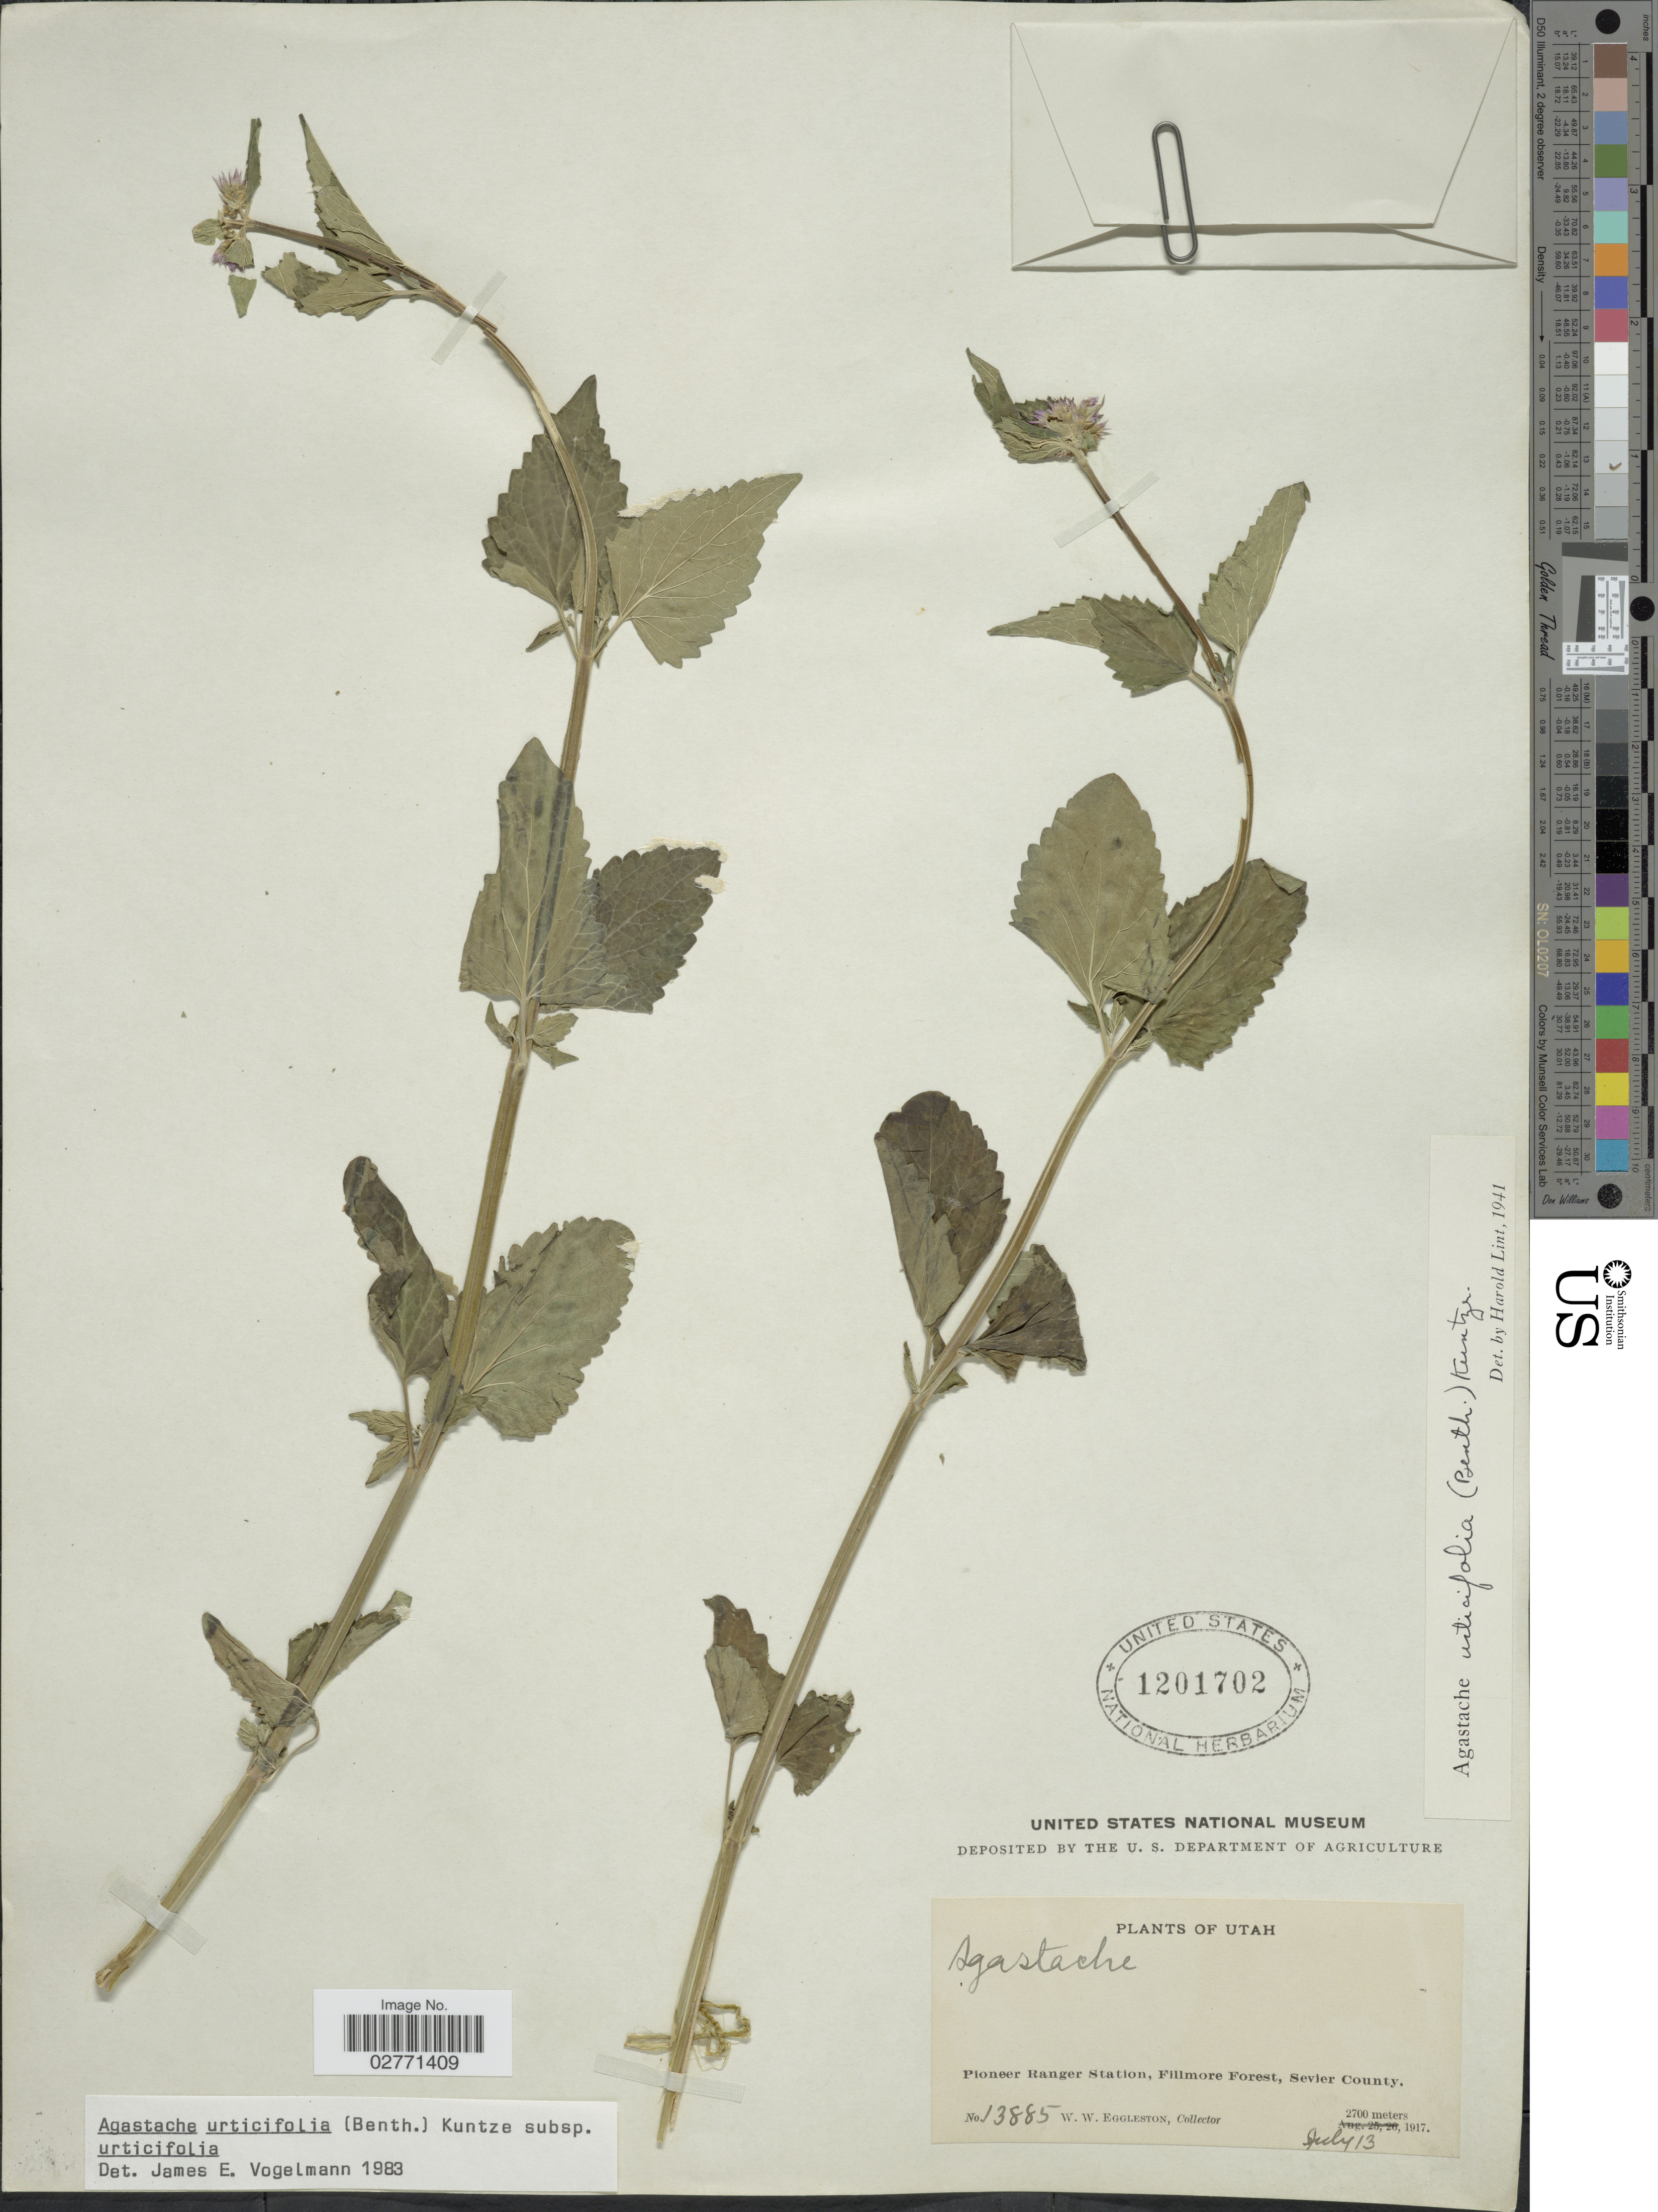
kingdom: Plantae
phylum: Tracheophyta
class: Magnoliopsida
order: Lamiales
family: Lamiaceae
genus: Agastache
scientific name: Agastache urticifolia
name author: (Benth.) Kuntze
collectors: W. W. Eggleston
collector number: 13885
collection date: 1917-07-13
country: United States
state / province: Utah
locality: Pioneer Ranger Station, Fillmore Forest, Sevier County.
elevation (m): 2700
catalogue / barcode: US 1201702